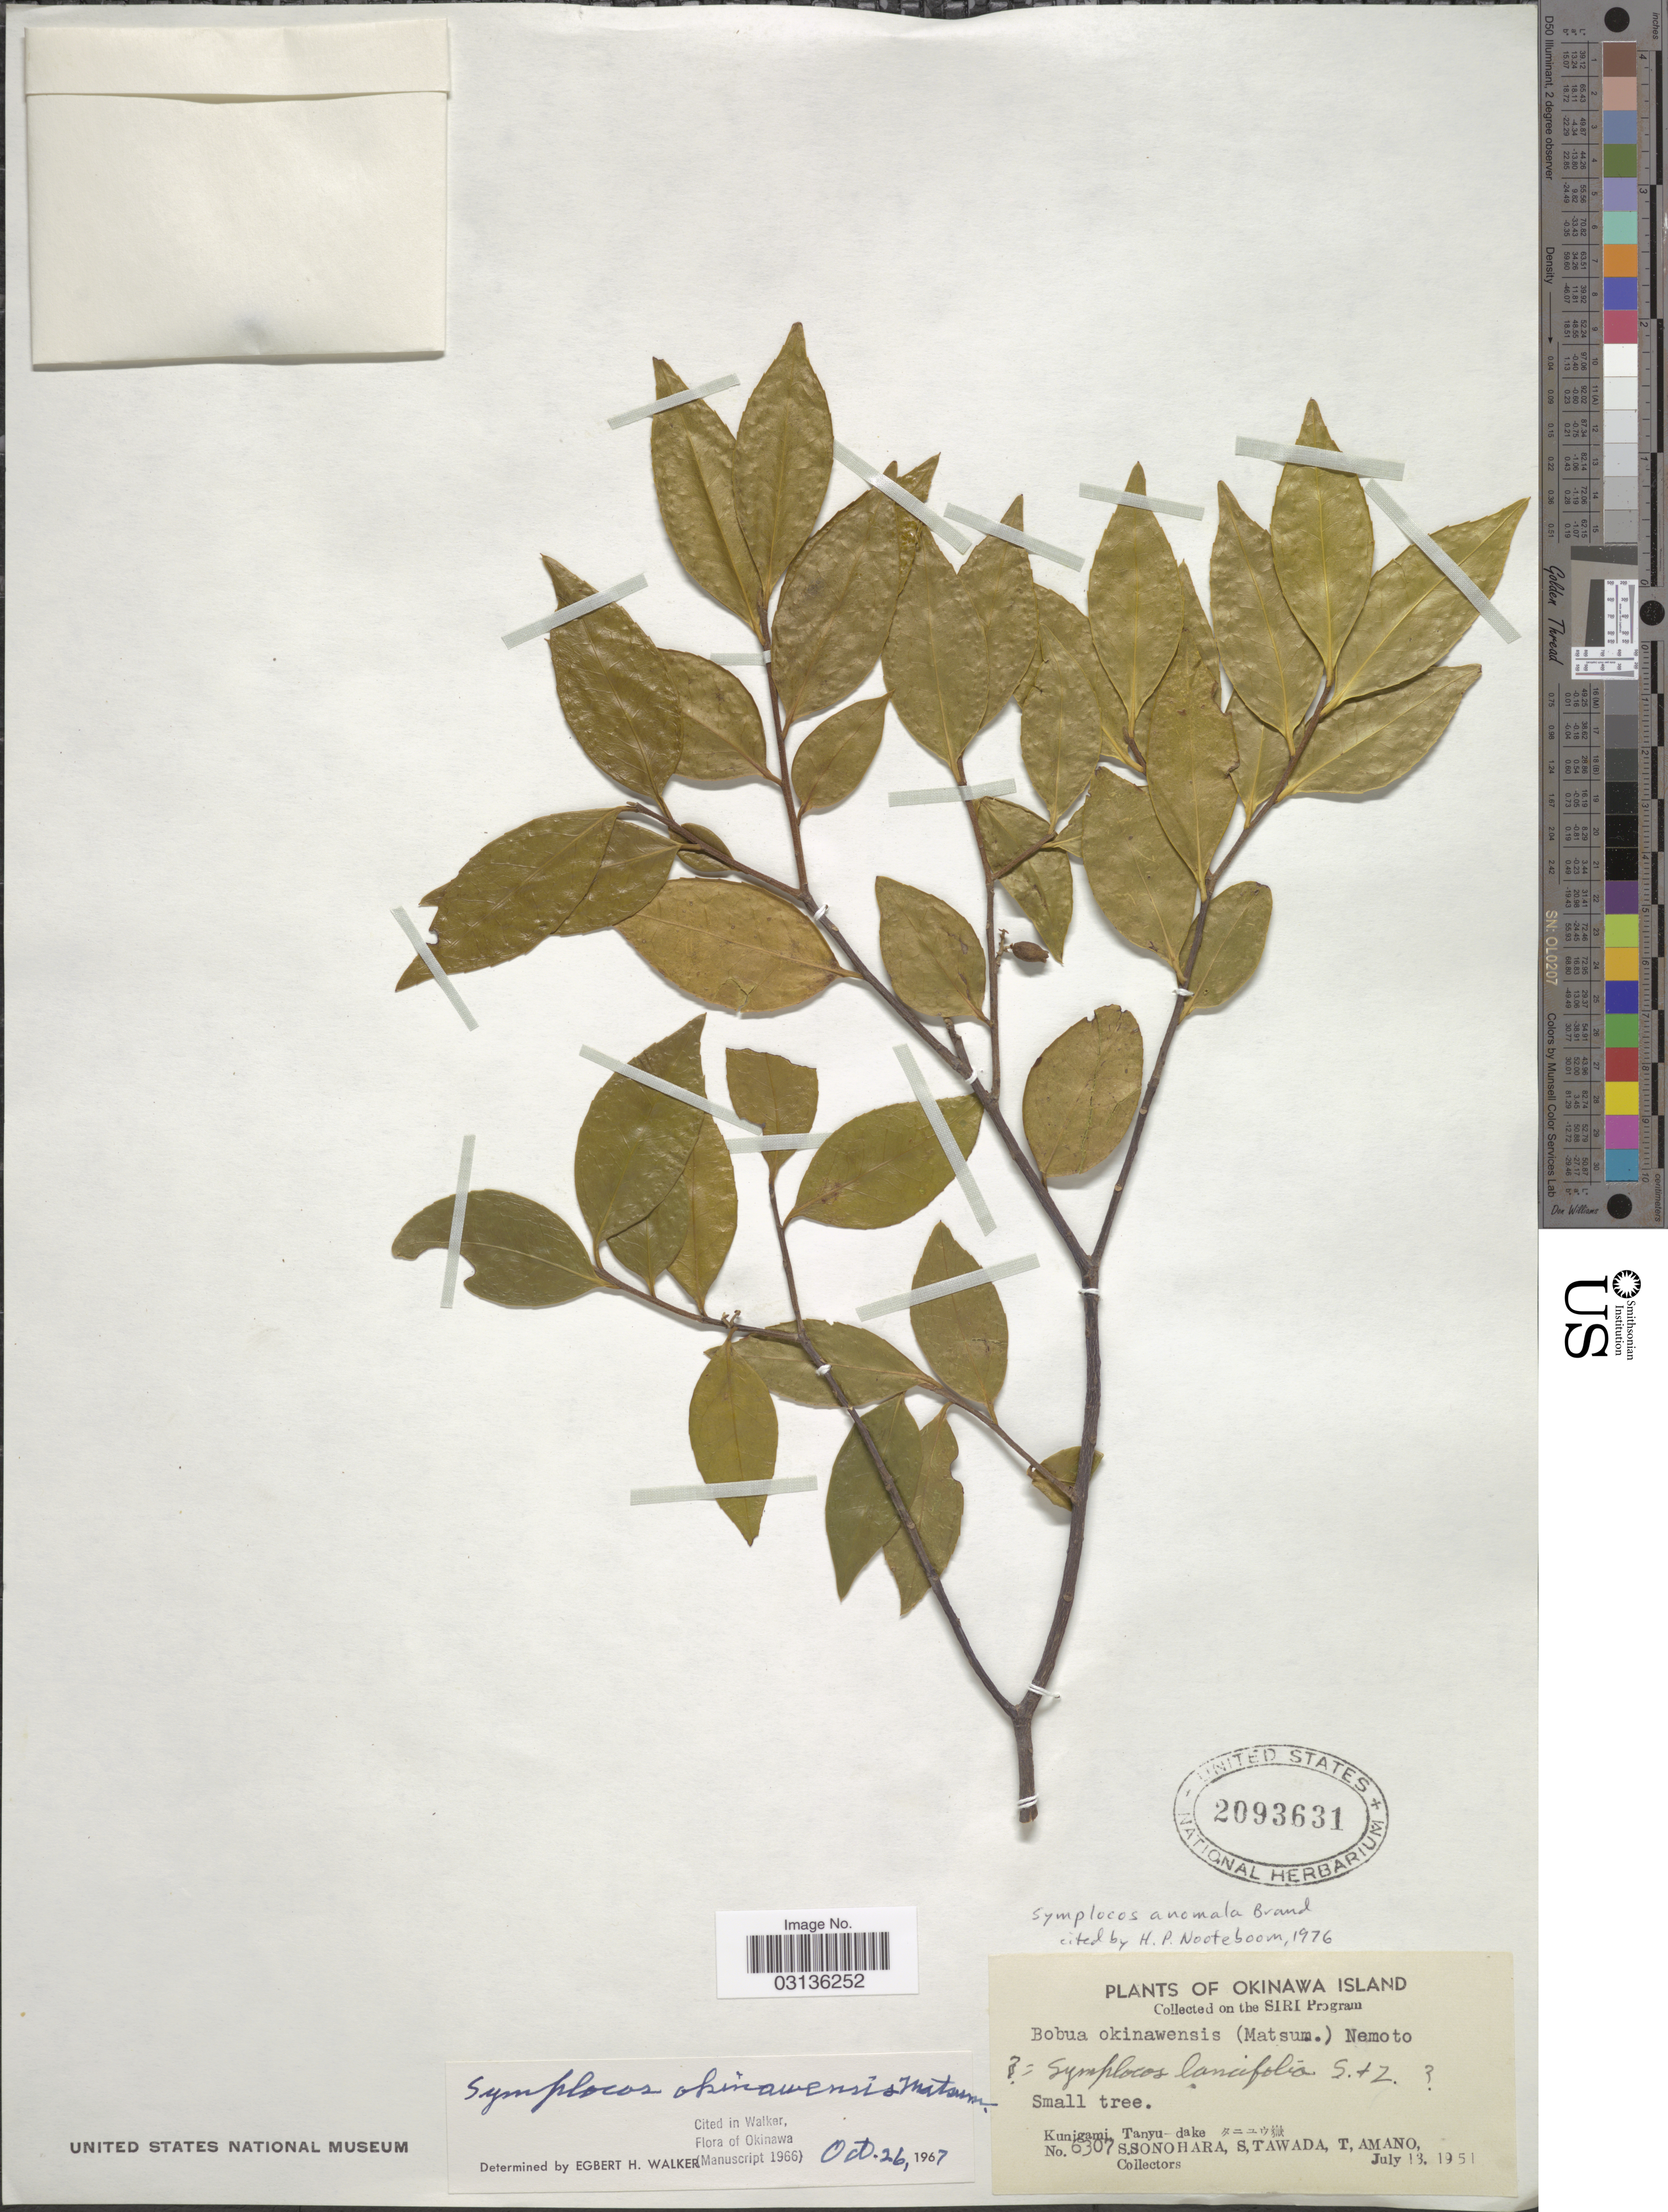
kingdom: Plantae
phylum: Tracheophyta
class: Magnoliopsida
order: Ericales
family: Symplocaceae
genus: Symplocos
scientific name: Symplocos anomala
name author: Brand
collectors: S. Sonohara, S. Tawada & T. Amano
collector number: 6307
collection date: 1951-07-13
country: Japan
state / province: Okinawa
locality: Okinawa Island. Kunigami, Tanyu-dake.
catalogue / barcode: US 2093631